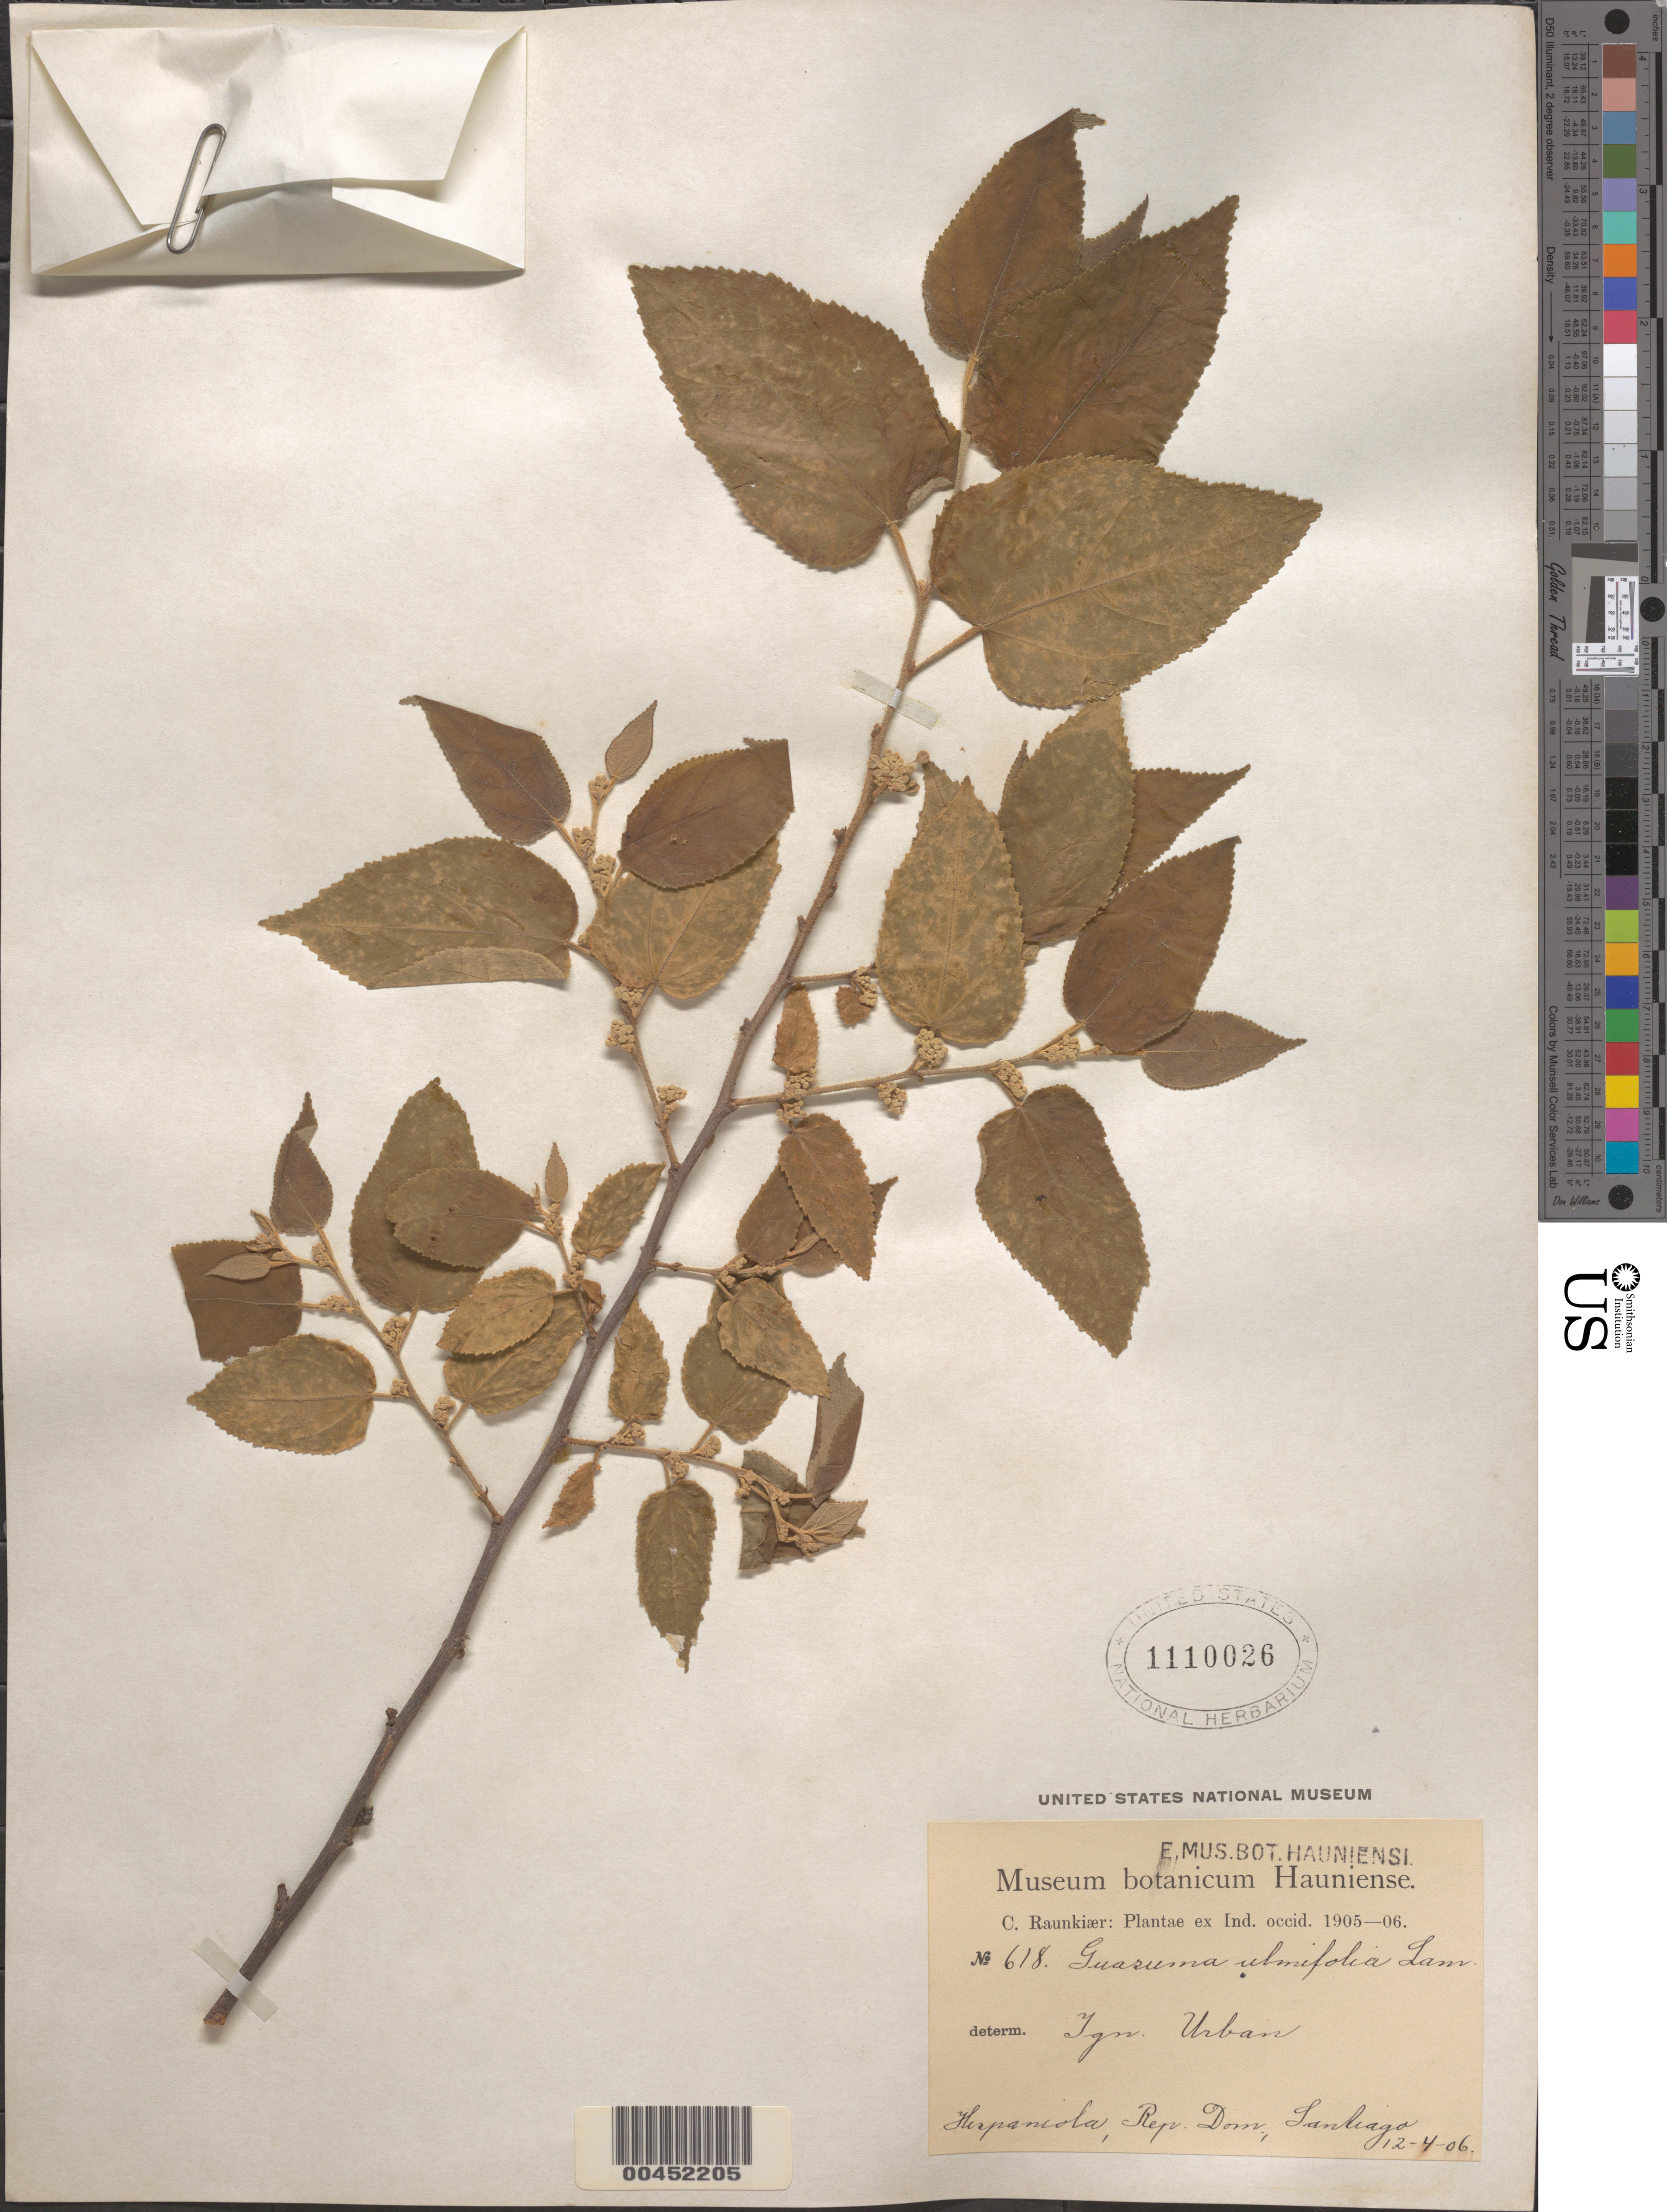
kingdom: Plantae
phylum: Tracheophyta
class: Magnoliopsida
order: Malvales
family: Malvaceae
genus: Guazuma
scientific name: Guazuma ulmifolia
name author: Lam.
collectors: C. C. Raunkiaer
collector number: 618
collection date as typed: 12 Apr 1906 or 04 Dec 1906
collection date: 1906-04-12 or 1906-12-04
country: Dominican Republic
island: Hispaniola Island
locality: Santiago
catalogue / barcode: US 1110026